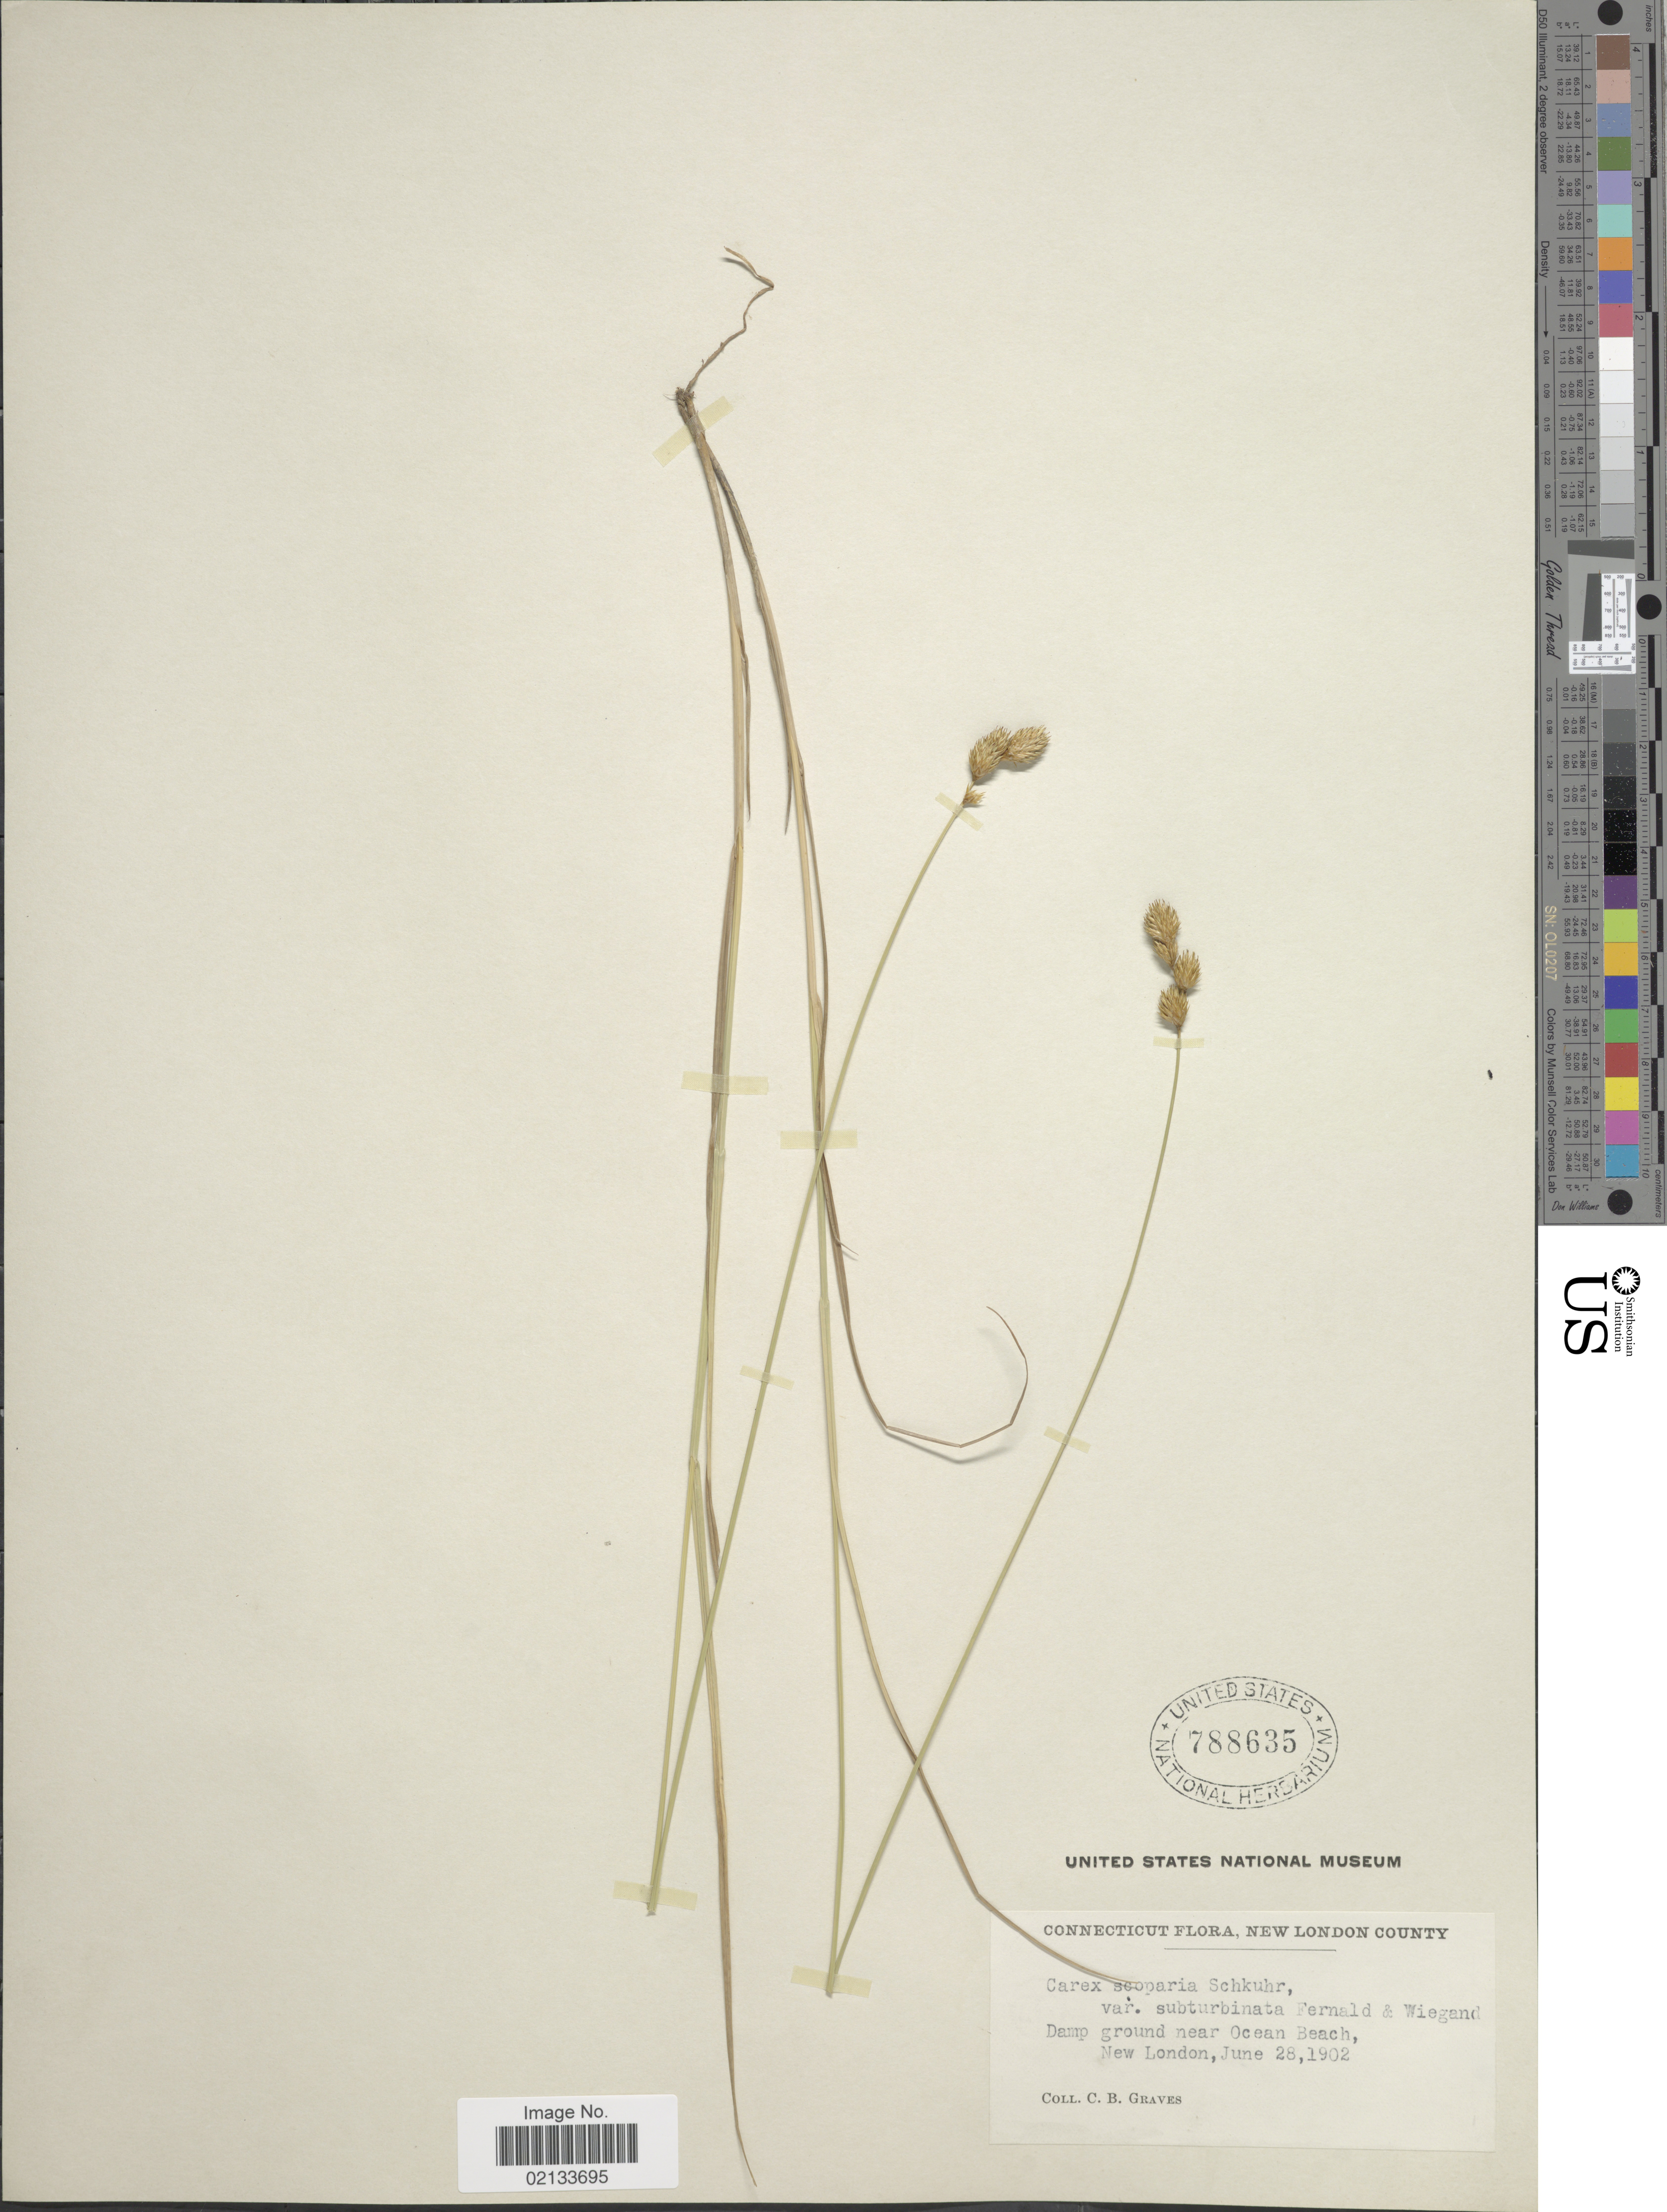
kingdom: Plantae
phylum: Tracheophyta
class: Liliopsida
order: Poales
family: Cyperaceae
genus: Carex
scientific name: Carex scoparia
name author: Schkuhr ex Willd.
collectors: C. Graves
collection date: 1902-06-28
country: United States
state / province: Connecticut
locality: New London County, Damp ground near Ocean Beach, New London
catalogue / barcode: US 788635